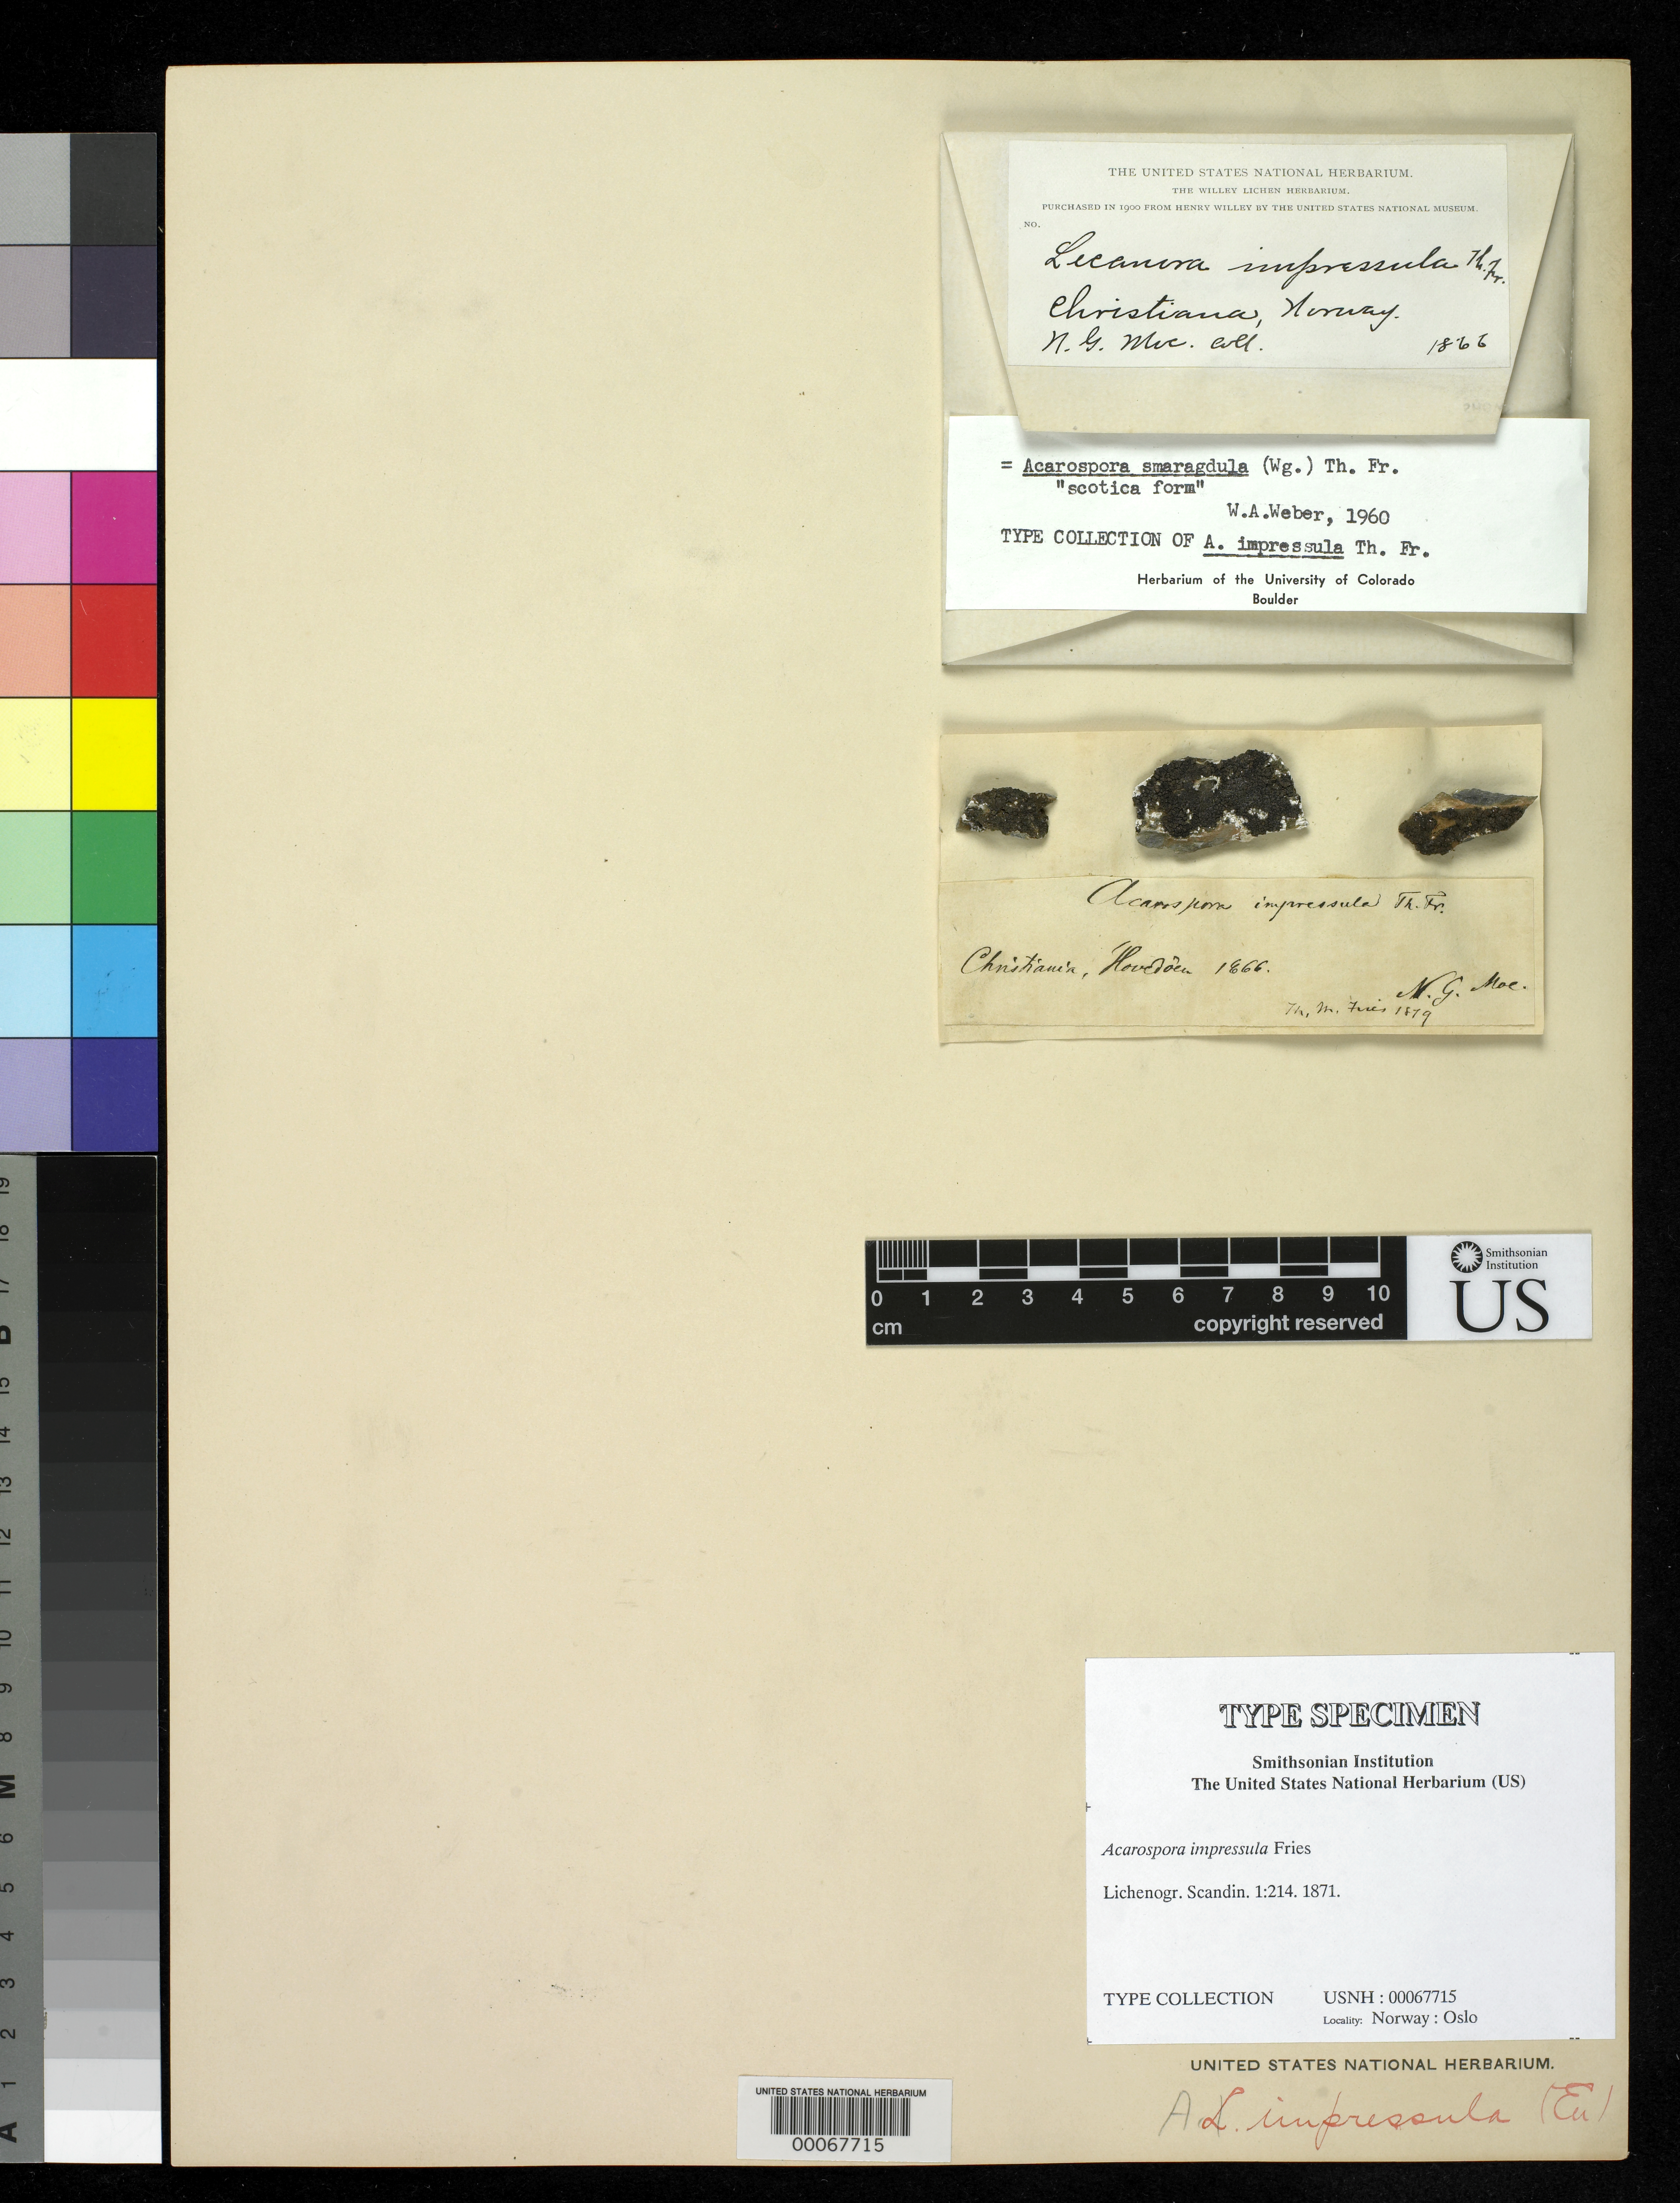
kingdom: Fungi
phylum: Ascomycota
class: Lecanoromycetes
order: Acarosporales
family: Acarosporaceae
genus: Acarospora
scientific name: Acarospora impressula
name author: Th. Fr.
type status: Type Collection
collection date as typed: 1866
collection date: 1866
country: Norway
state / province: Oslo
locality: Christiana.